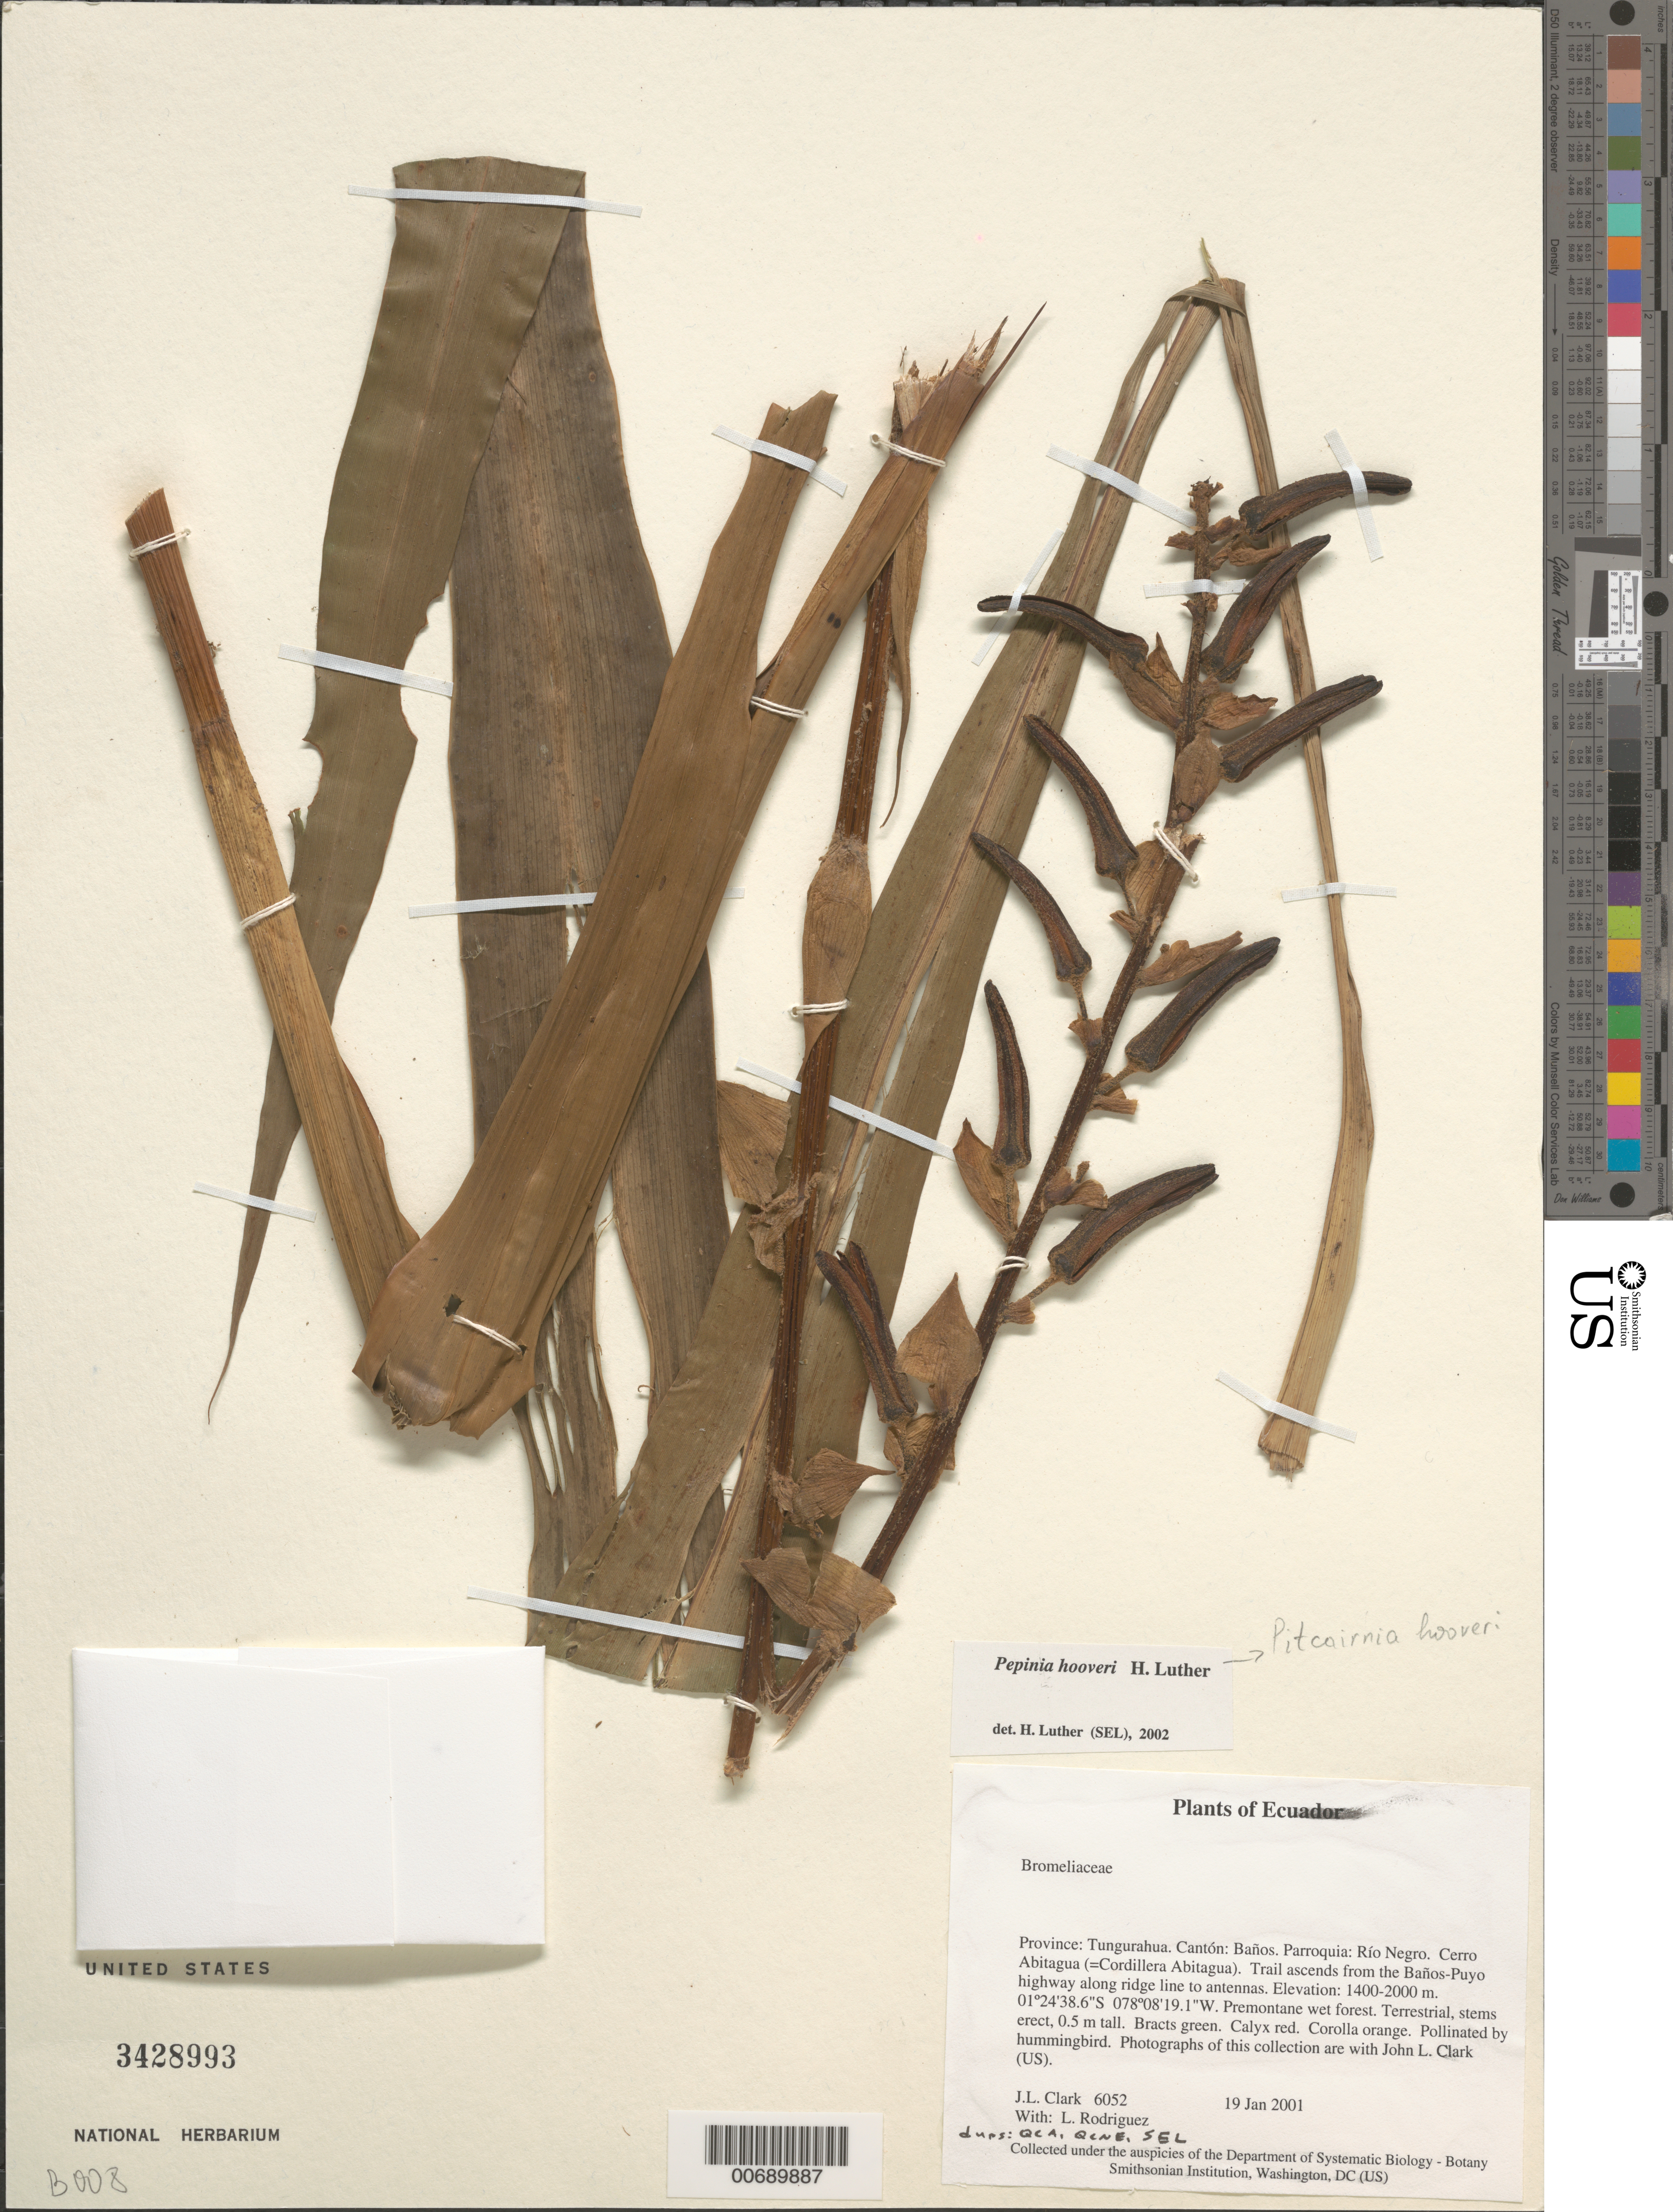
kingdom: Plantae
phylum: Tracheophyta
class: Liliopsida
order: Poales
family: Bromeliaceae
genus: Pitcairnia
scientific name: Pitcairnia hooveri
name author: (H.E. Luther) D.C. Taylor & H. Rob.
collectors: J. L. Clark & L. Rodriguez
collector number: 6052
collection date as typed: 19 Jan 2001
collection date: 2001-01-19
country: Ecuador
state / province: Tungurahua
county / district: Baños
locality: Parroquia: Río Negro. Cerro Abitagua (=Cordillera Abitagua). Trail ascends from the Baños-Puyo highway along ridge line to antennas.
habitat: Premontane wet forest.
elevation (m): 1400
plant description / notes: QCA, QCNE, SEL, US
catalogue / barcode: US 3428993